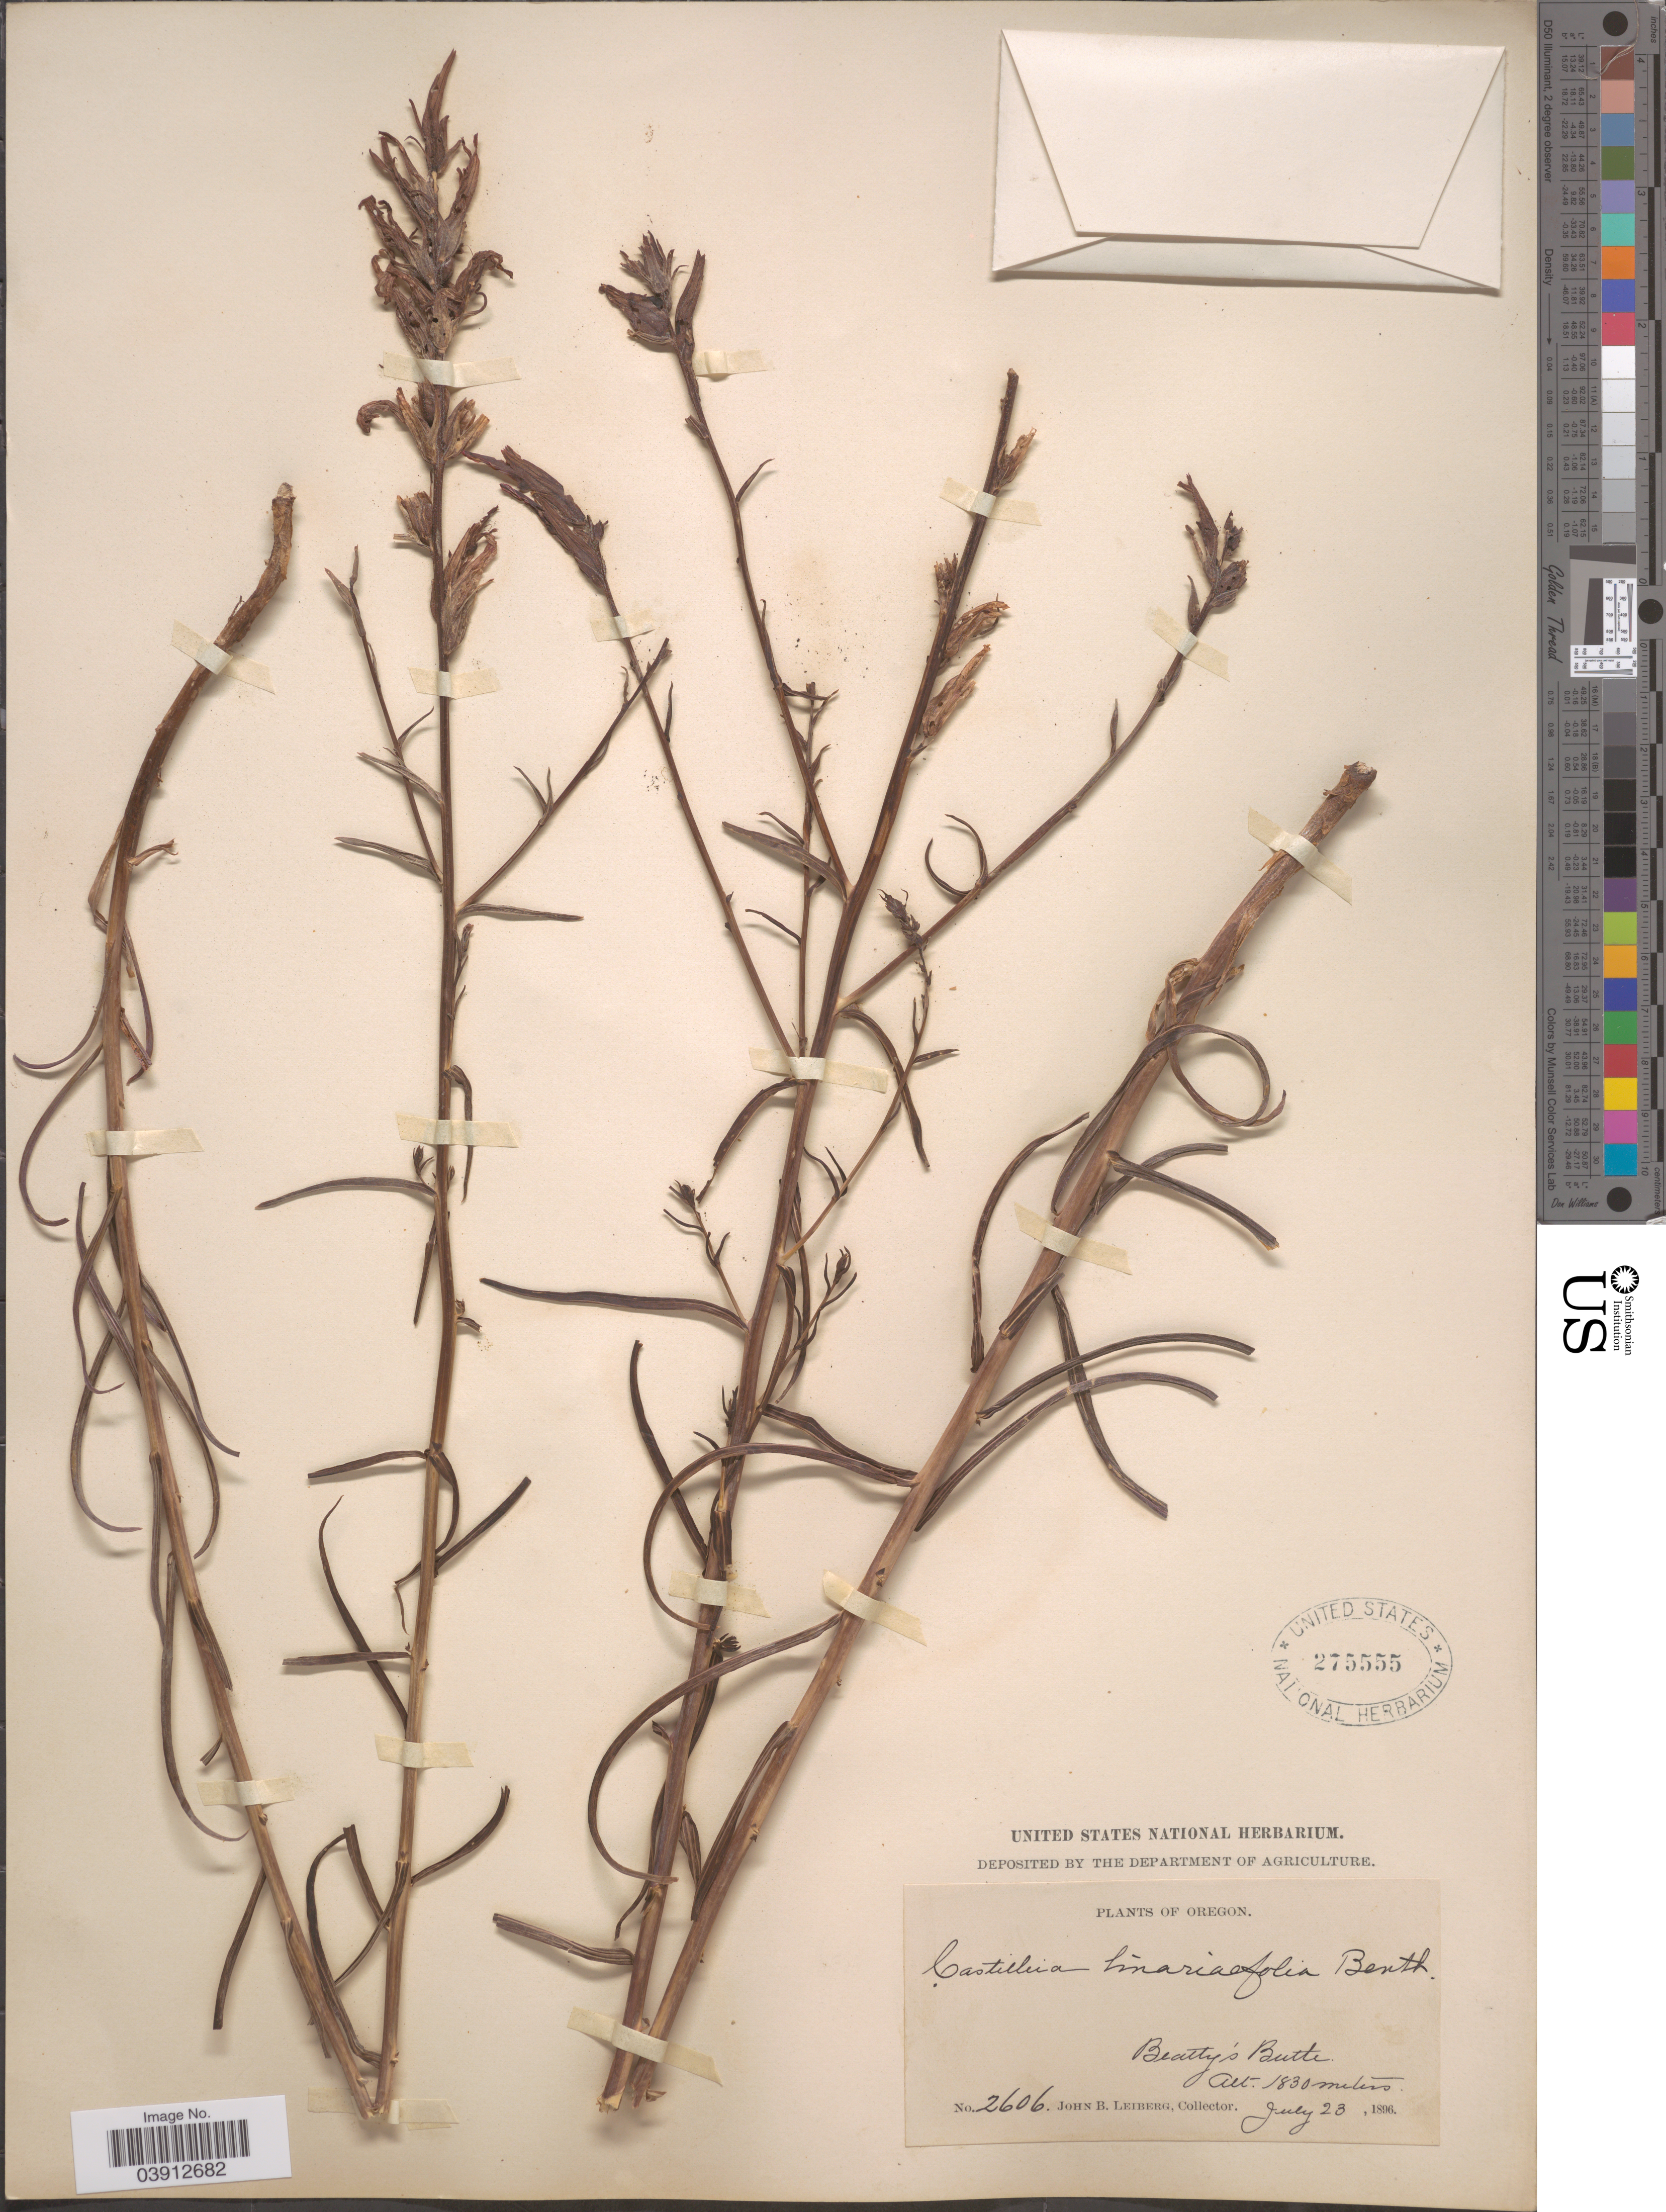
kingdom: Plantae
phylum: Tracheophyta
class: Magnoliopsida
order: Lamiales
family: Orobanchaceae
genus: Castilleja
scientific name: Castilleja linariifolia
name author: Benth.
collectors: J. B. Leiberg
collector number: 2606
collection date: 1896-07-23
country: United States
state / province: Oregon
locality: Beatty's Butte.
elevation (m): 1830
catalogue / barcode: US 275555